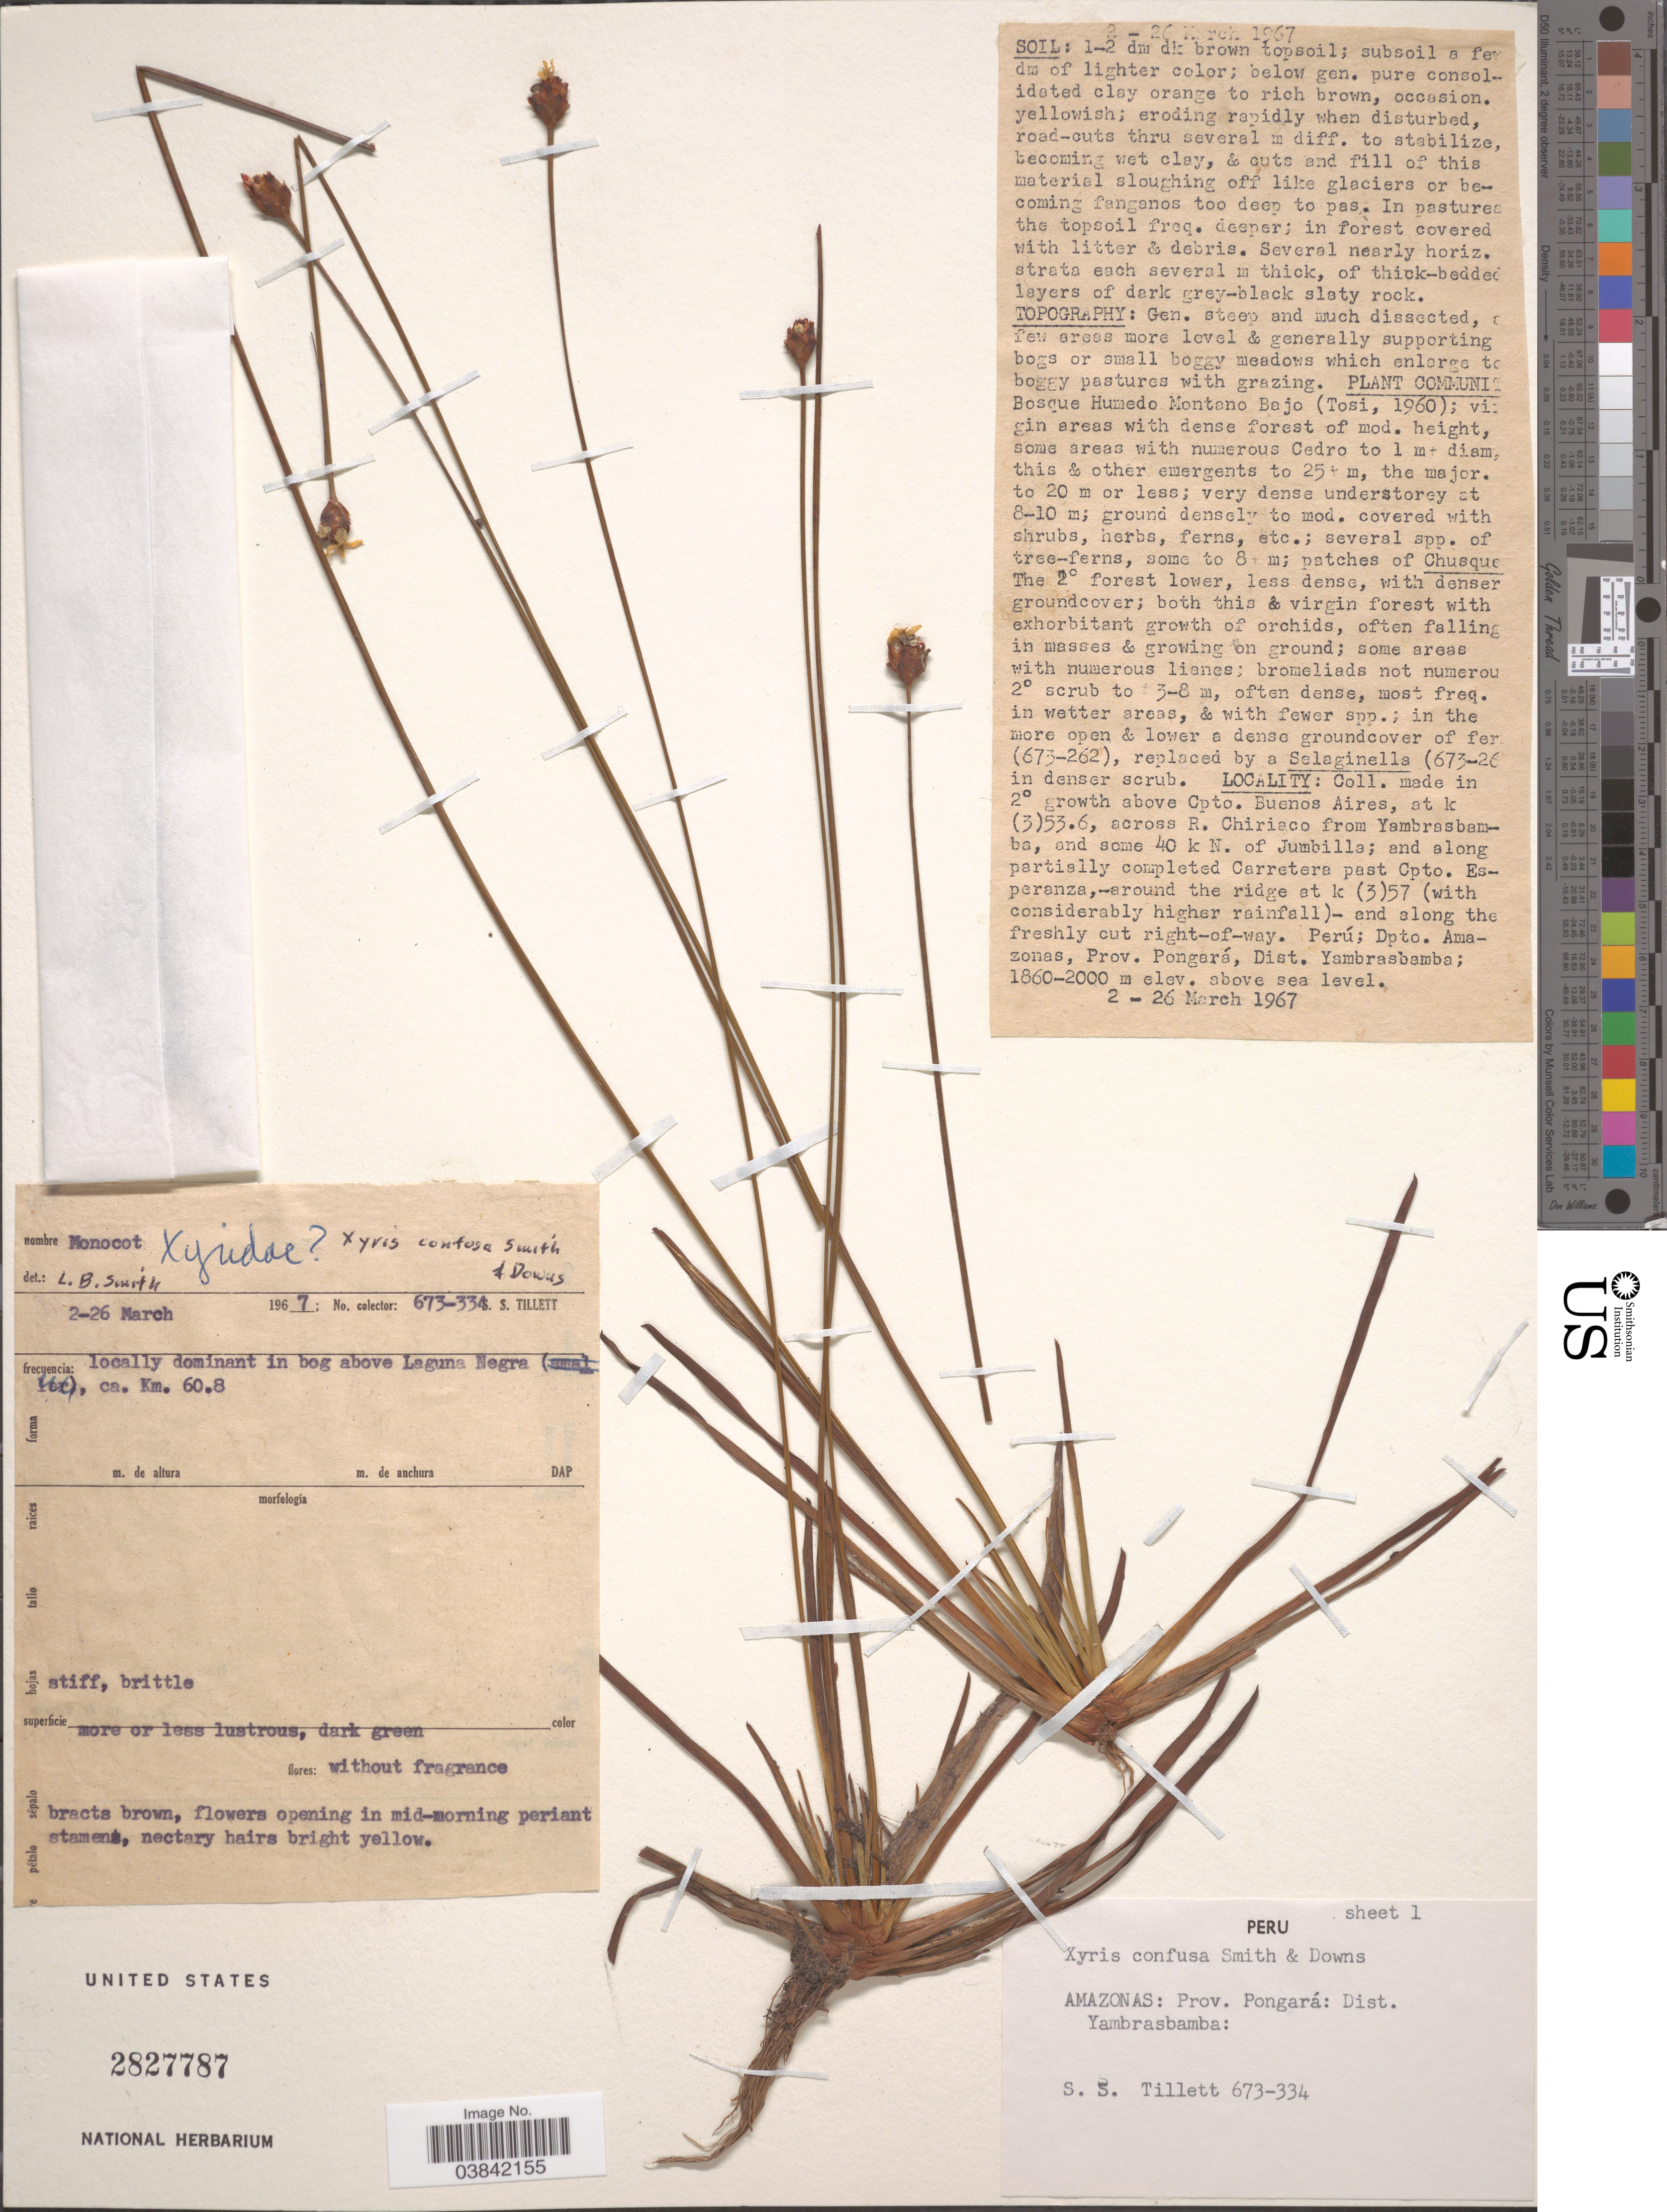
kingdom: Plantae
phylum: Tracheophyta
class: Liliopsida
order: Poales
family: Xyridaceae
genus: Xyris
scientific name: Xyris confusa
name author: L.B. Sm. & Downs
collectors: S. S. Tillett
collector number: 673-334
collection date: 1967-03-02/1967-03-26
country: Peru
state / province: Amazonas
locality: In bog above Laguna Negra, ca. Km. 60.8. Dpto. Amazonas, Prov. Pongará: Dist. Yambrasbamba.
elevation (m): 1860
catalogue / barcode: US 2827787